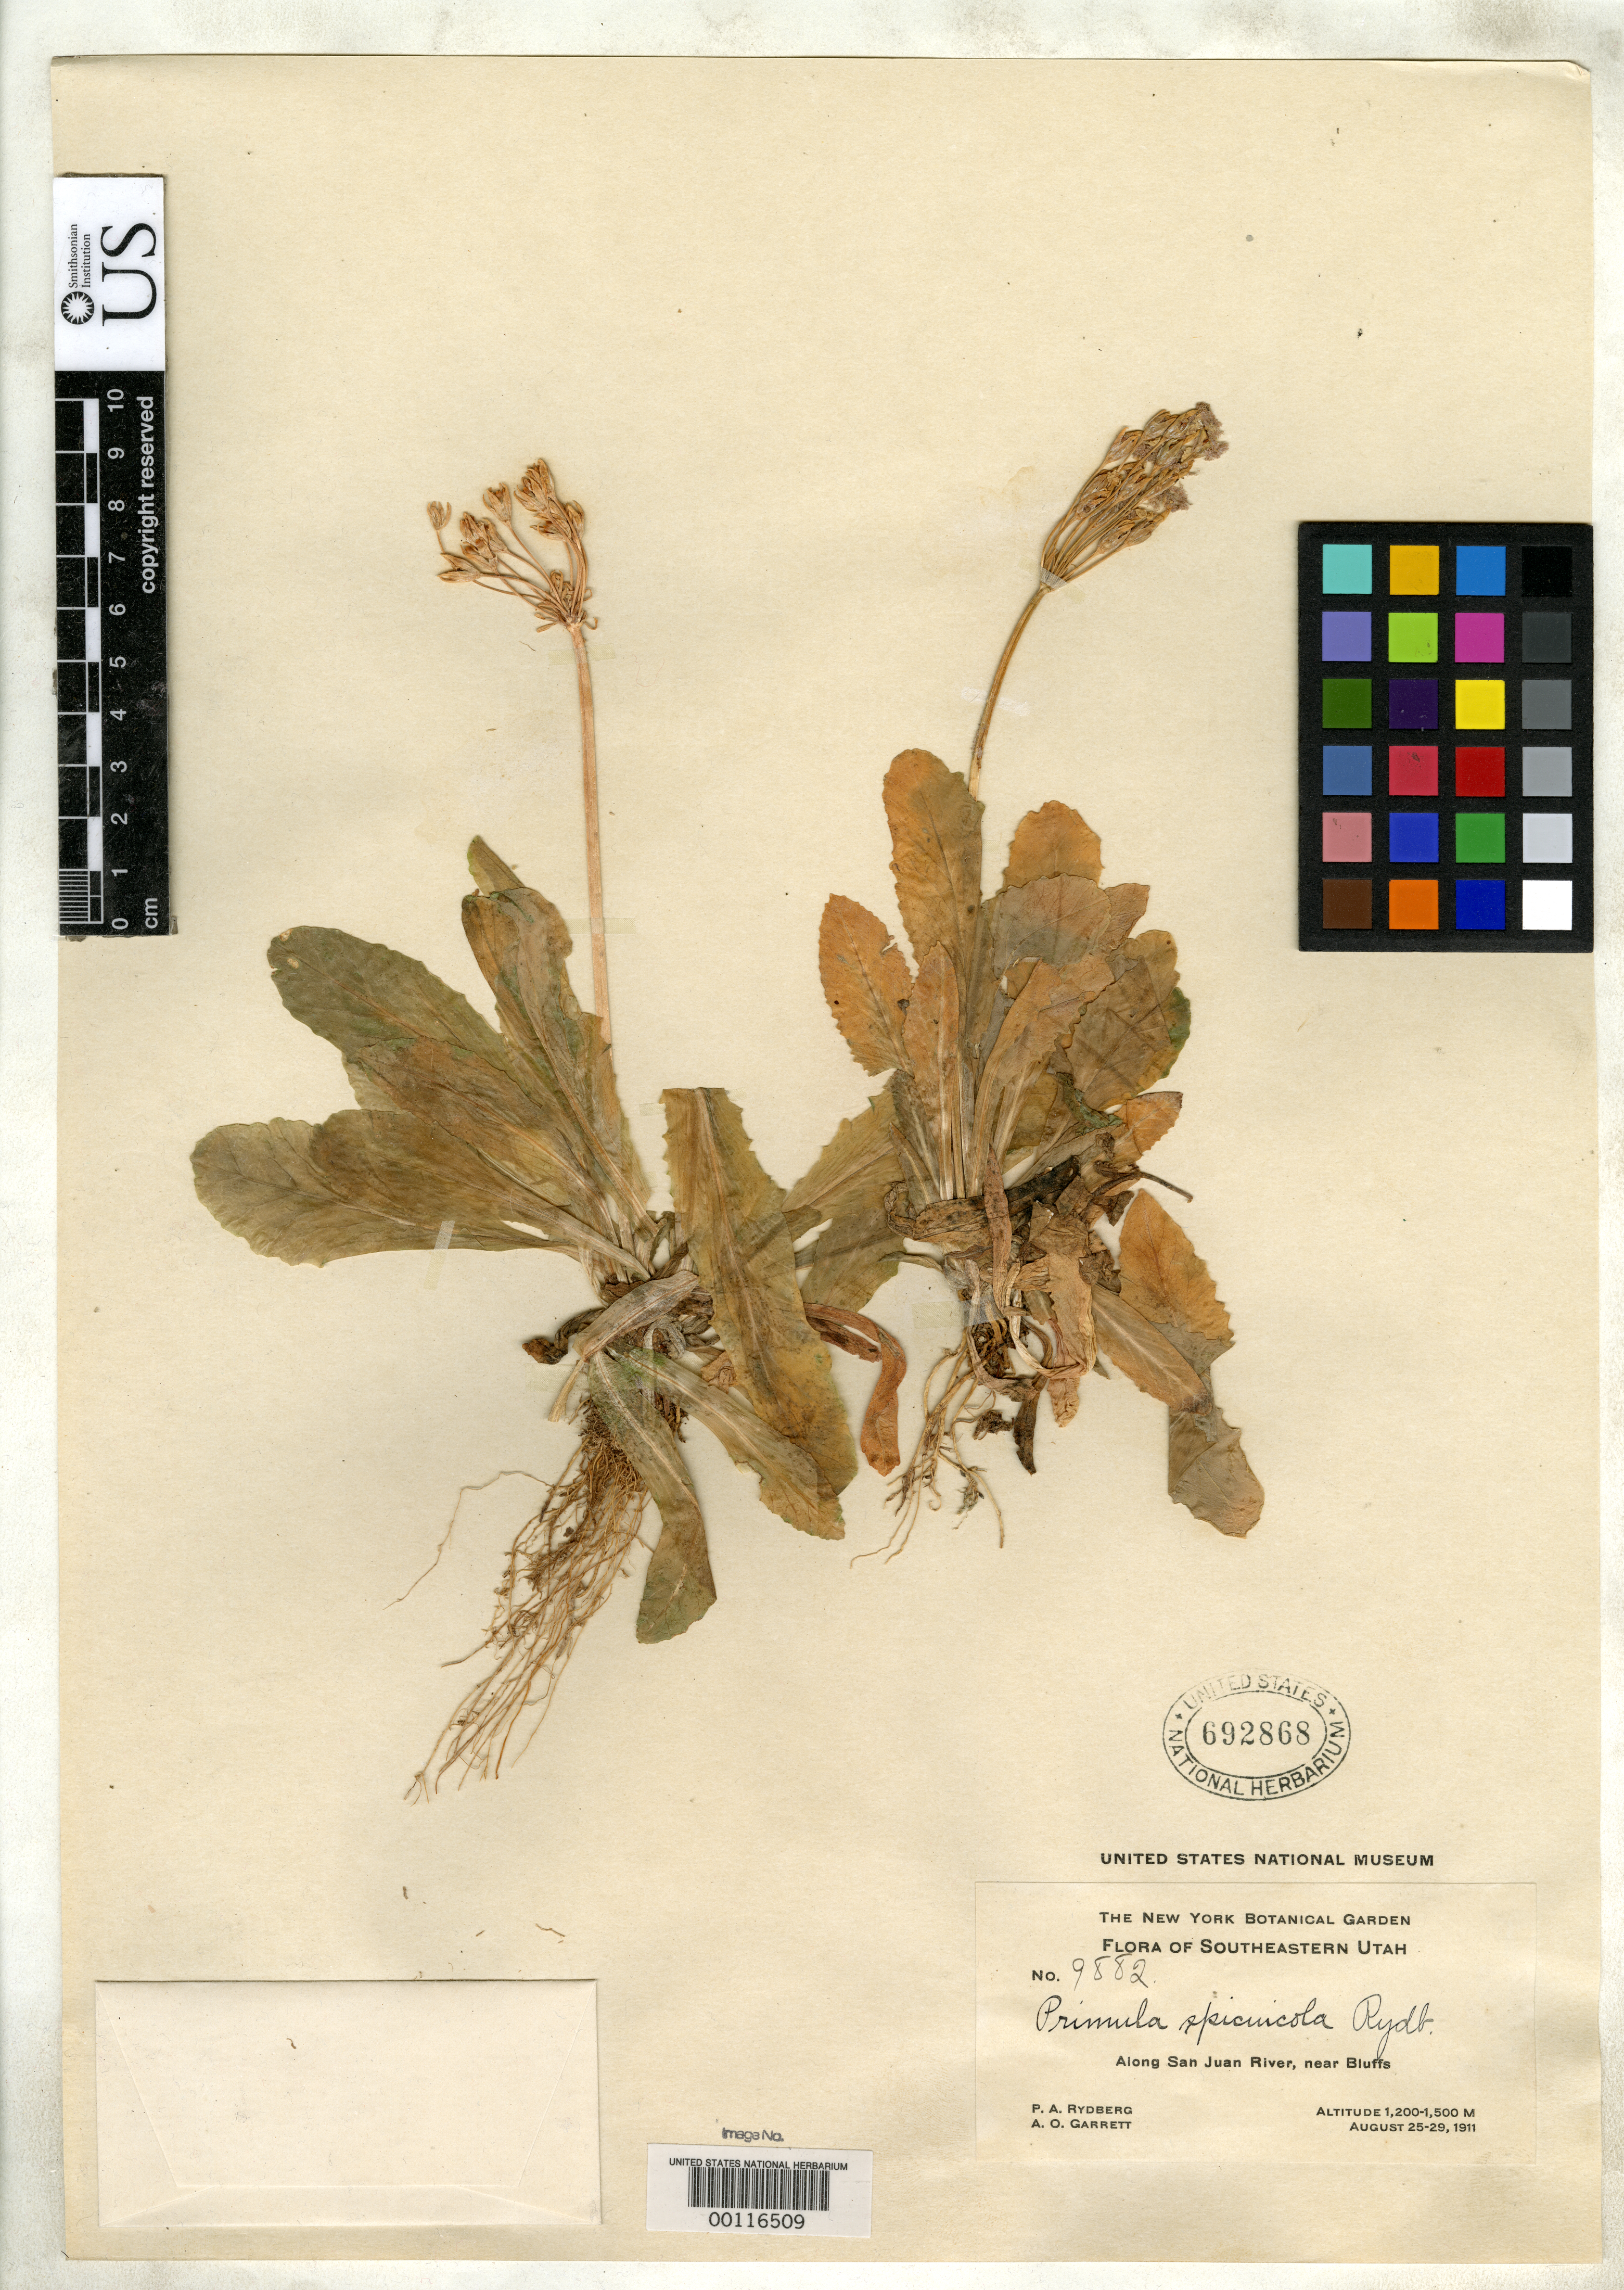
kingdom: Plantae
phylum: Tracheophyta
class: Magnoliopsida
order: Ericales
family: Primulaceae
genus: Primula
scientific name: Primula specuicola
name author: Rydb.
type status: Isotype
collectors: P. A. Rydberg & A. O. Garrett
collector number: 9882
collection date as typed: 25 Aug 1911 to 29 Aug 1911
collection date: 1911-08-25/1911-08-29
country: United States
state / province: Utah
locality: San Juan River.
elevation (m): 1200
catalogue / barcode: US 692868